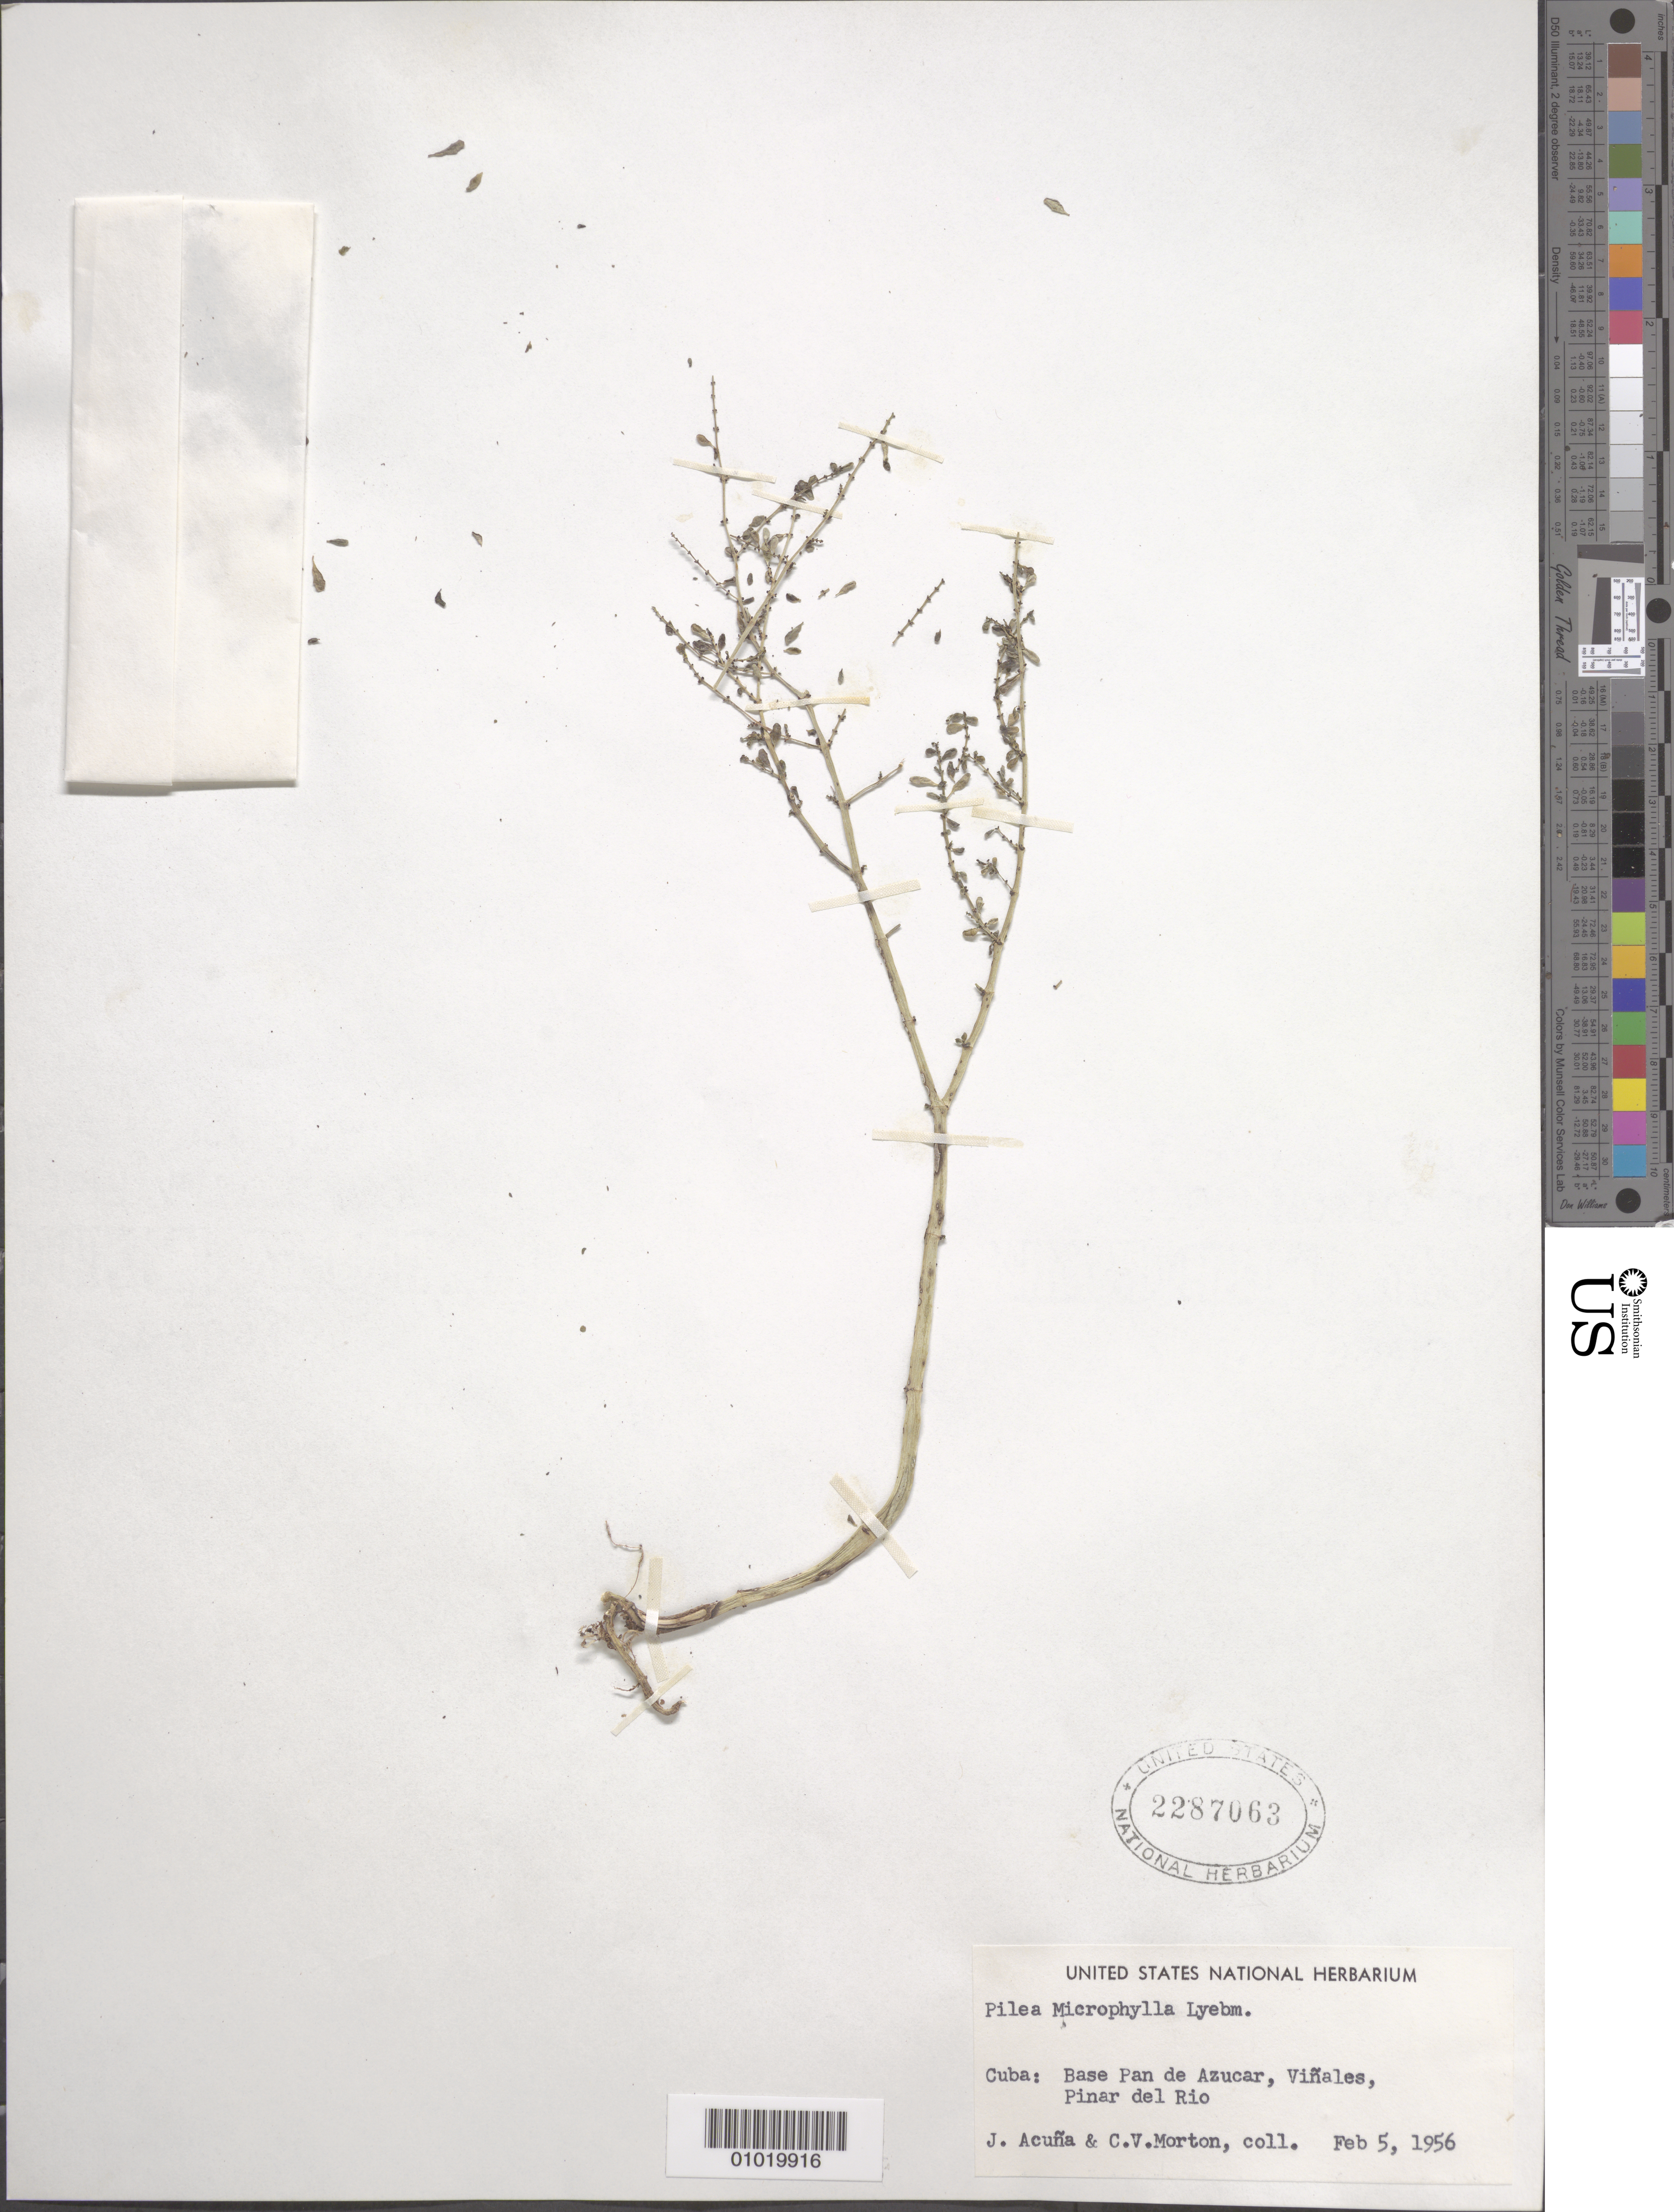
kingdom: Plantae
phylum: Tracheophyta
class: Magnoliopsida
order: Rosales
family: Urticaceae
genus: Pilea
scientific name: Pilea microphylla var. microphylla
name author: (L.) Liebm.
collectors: J. Acuña & C. V. Morton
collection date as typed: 05 Feb 1956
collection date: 1956-02-05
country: Cuba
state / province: Pinar del Rio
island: Cuba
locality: Cuba: Base Pan de Azucar, Viñales, Pinar del Rio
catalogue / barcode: US 2287063